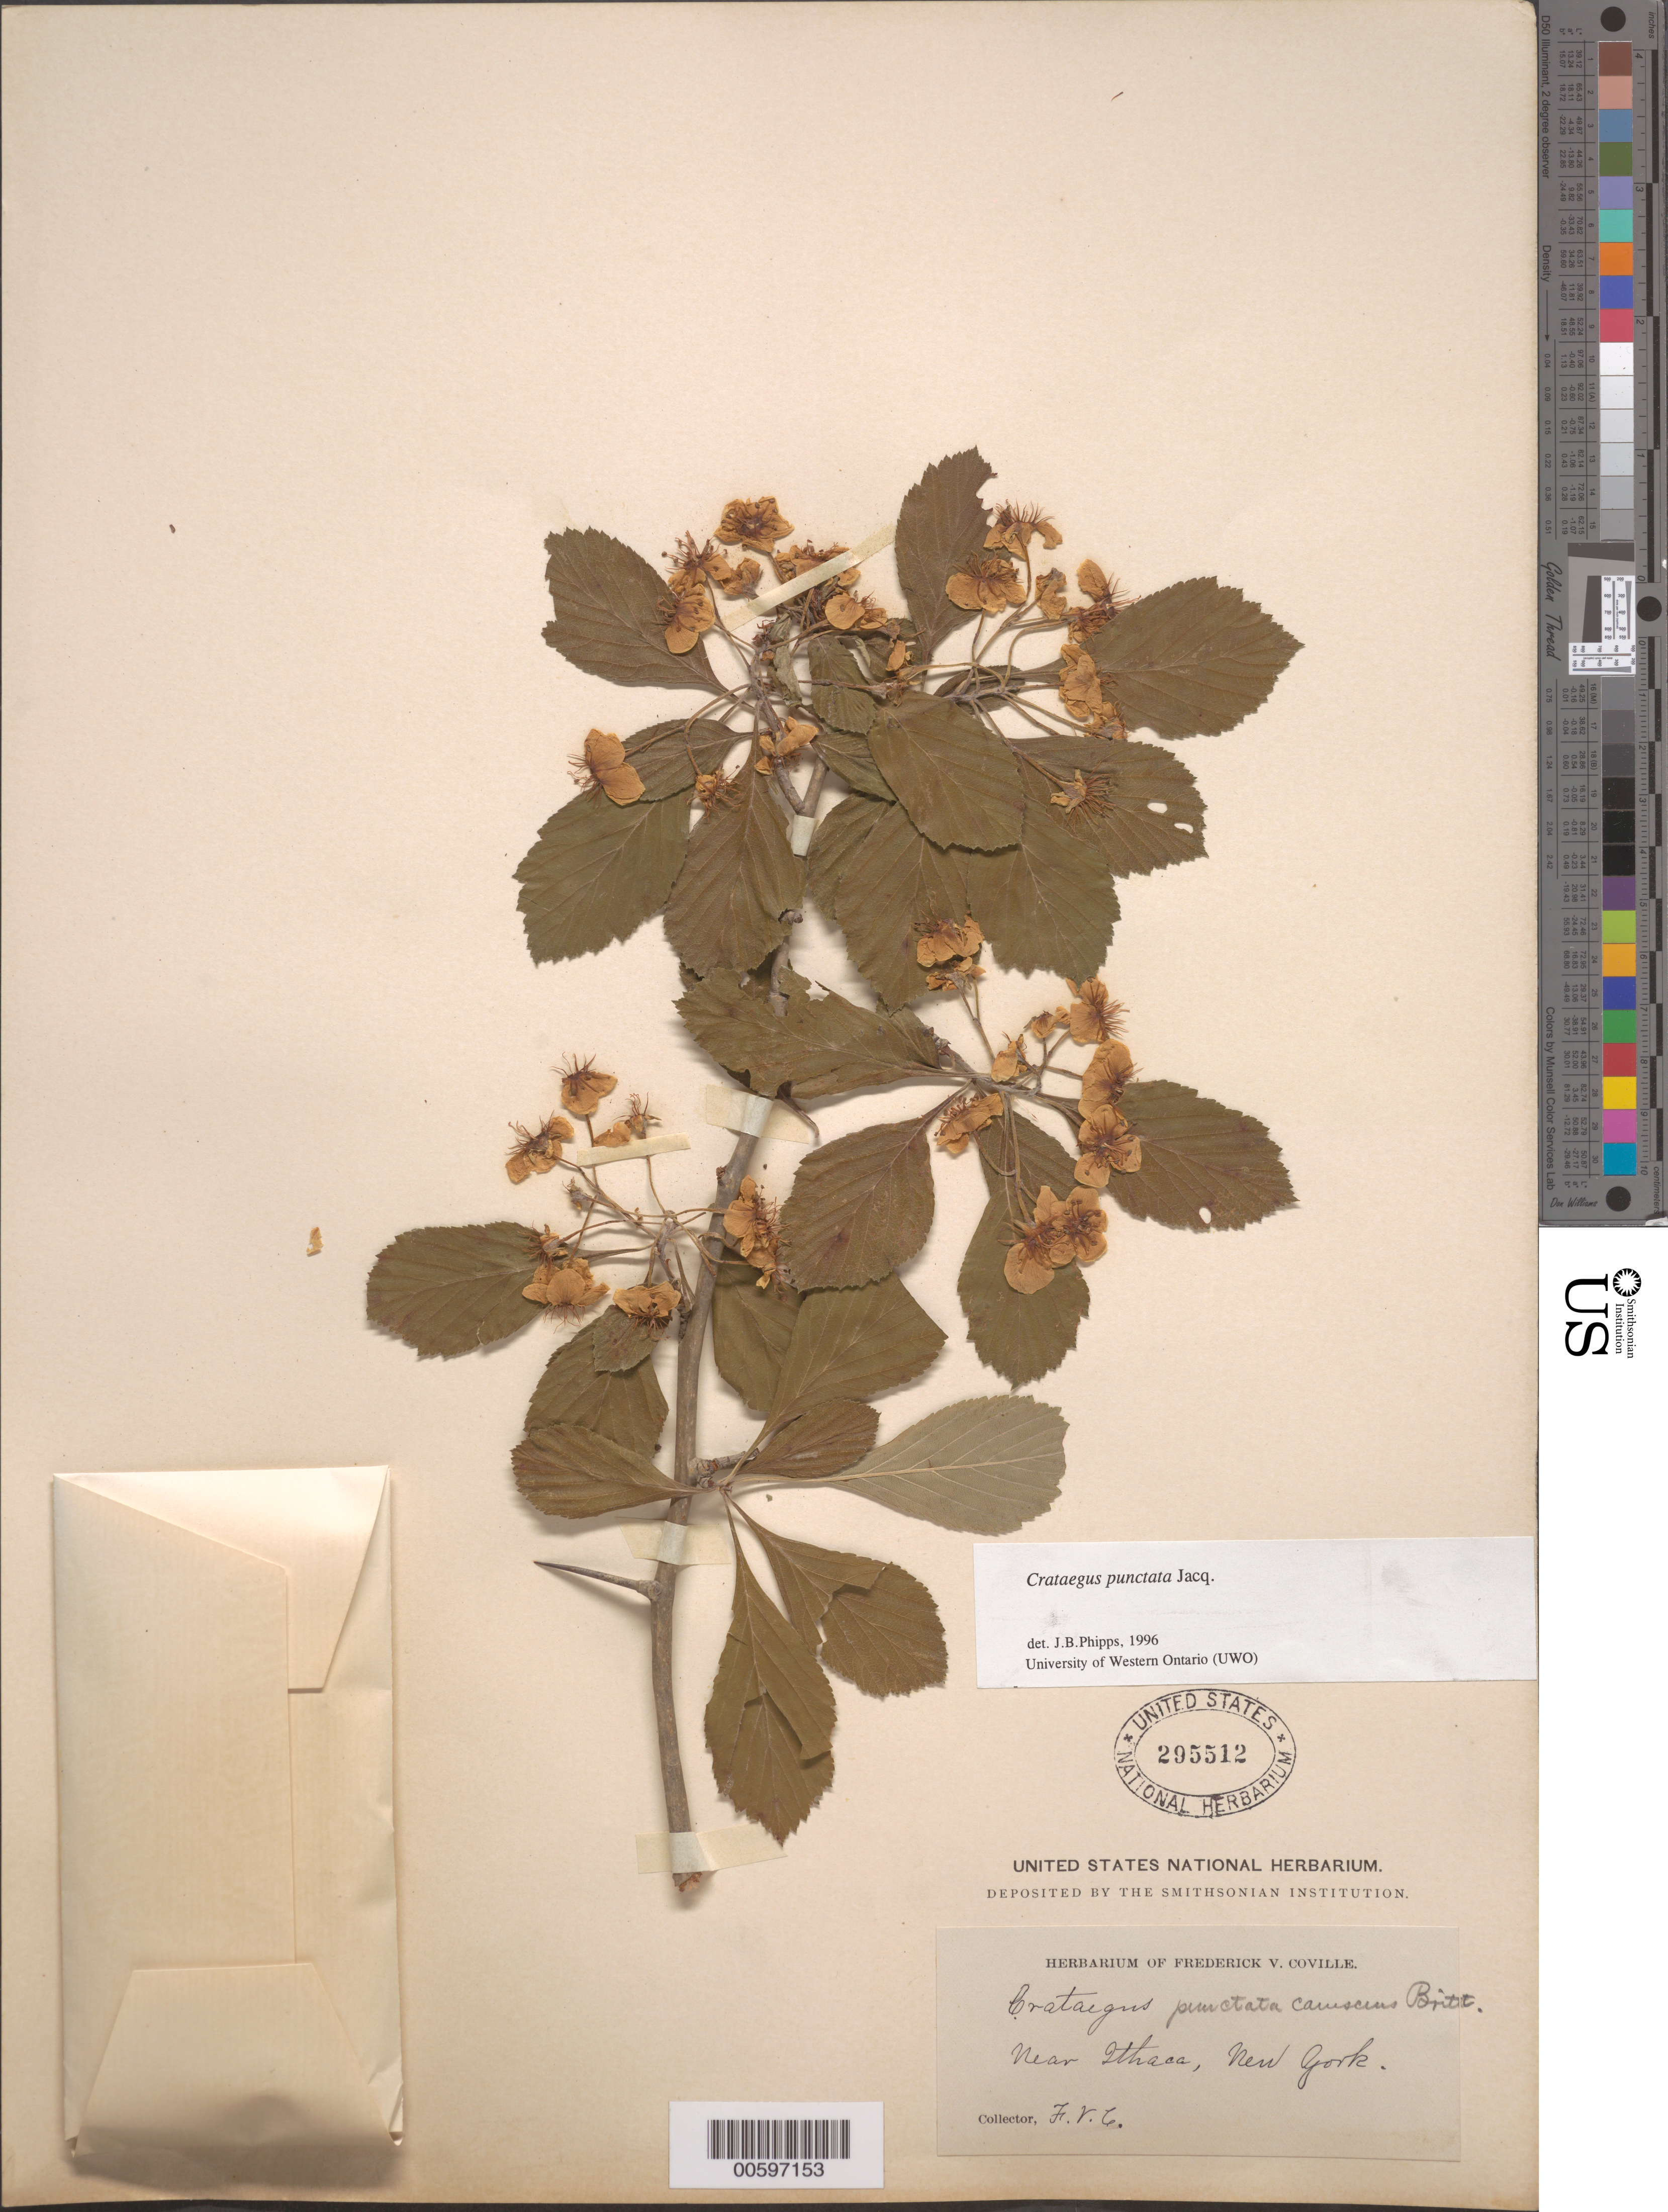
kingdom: Plantae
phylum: Tracheophyta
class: Magnoliopsida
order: Rosales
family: Rosaceae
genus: Crataegus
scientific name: Crataegus punctata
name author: Jacq.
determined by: Phipps, James B., (UWO), University of Western Ontario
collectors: F. V. Coville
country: United States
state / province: New York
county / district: Tompkins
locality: Near Ithaca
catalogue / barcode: US 295512